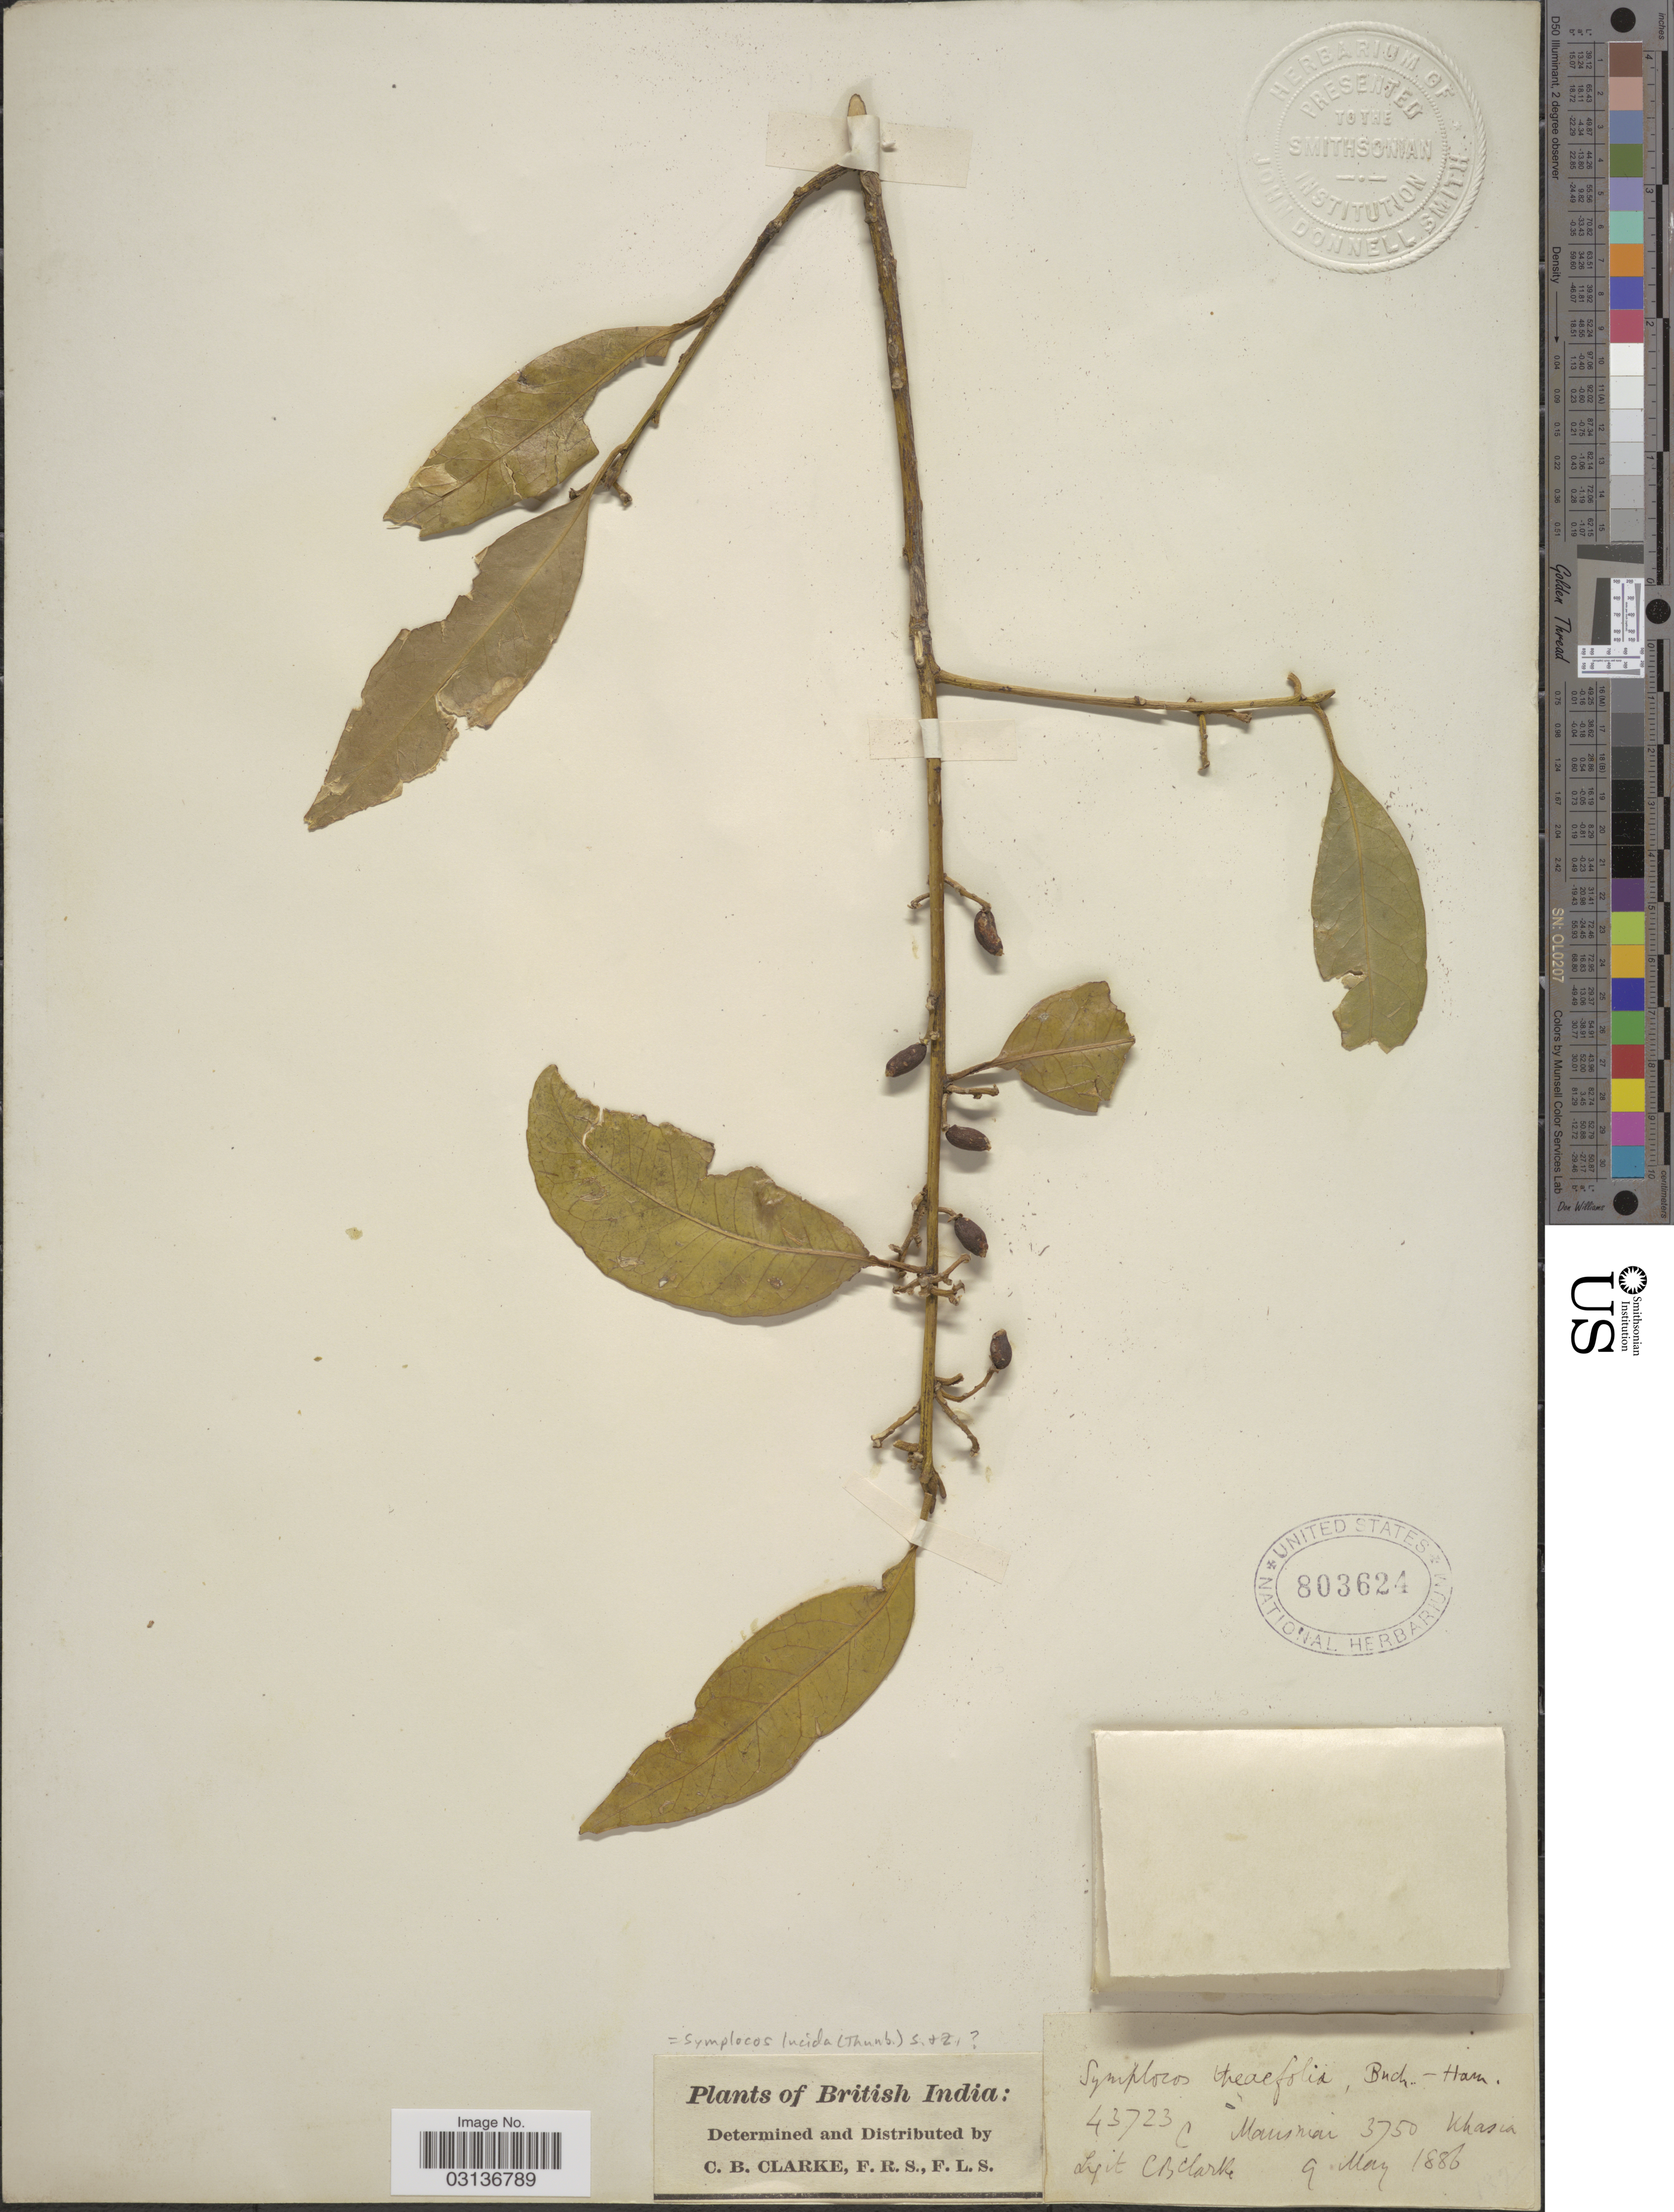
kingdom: Plantae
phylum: Tracheophyta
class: Magnoliopsida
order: Ericales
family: Symplocaceae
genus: Symplocos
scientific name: Symplocos lucida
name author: (Thurb.) Siebold & Zucc.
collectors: C. B. Clarke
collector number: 43723C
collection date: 1886-05-09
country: India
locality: British India. Mausmai. Khasia.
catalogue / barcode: US 803624